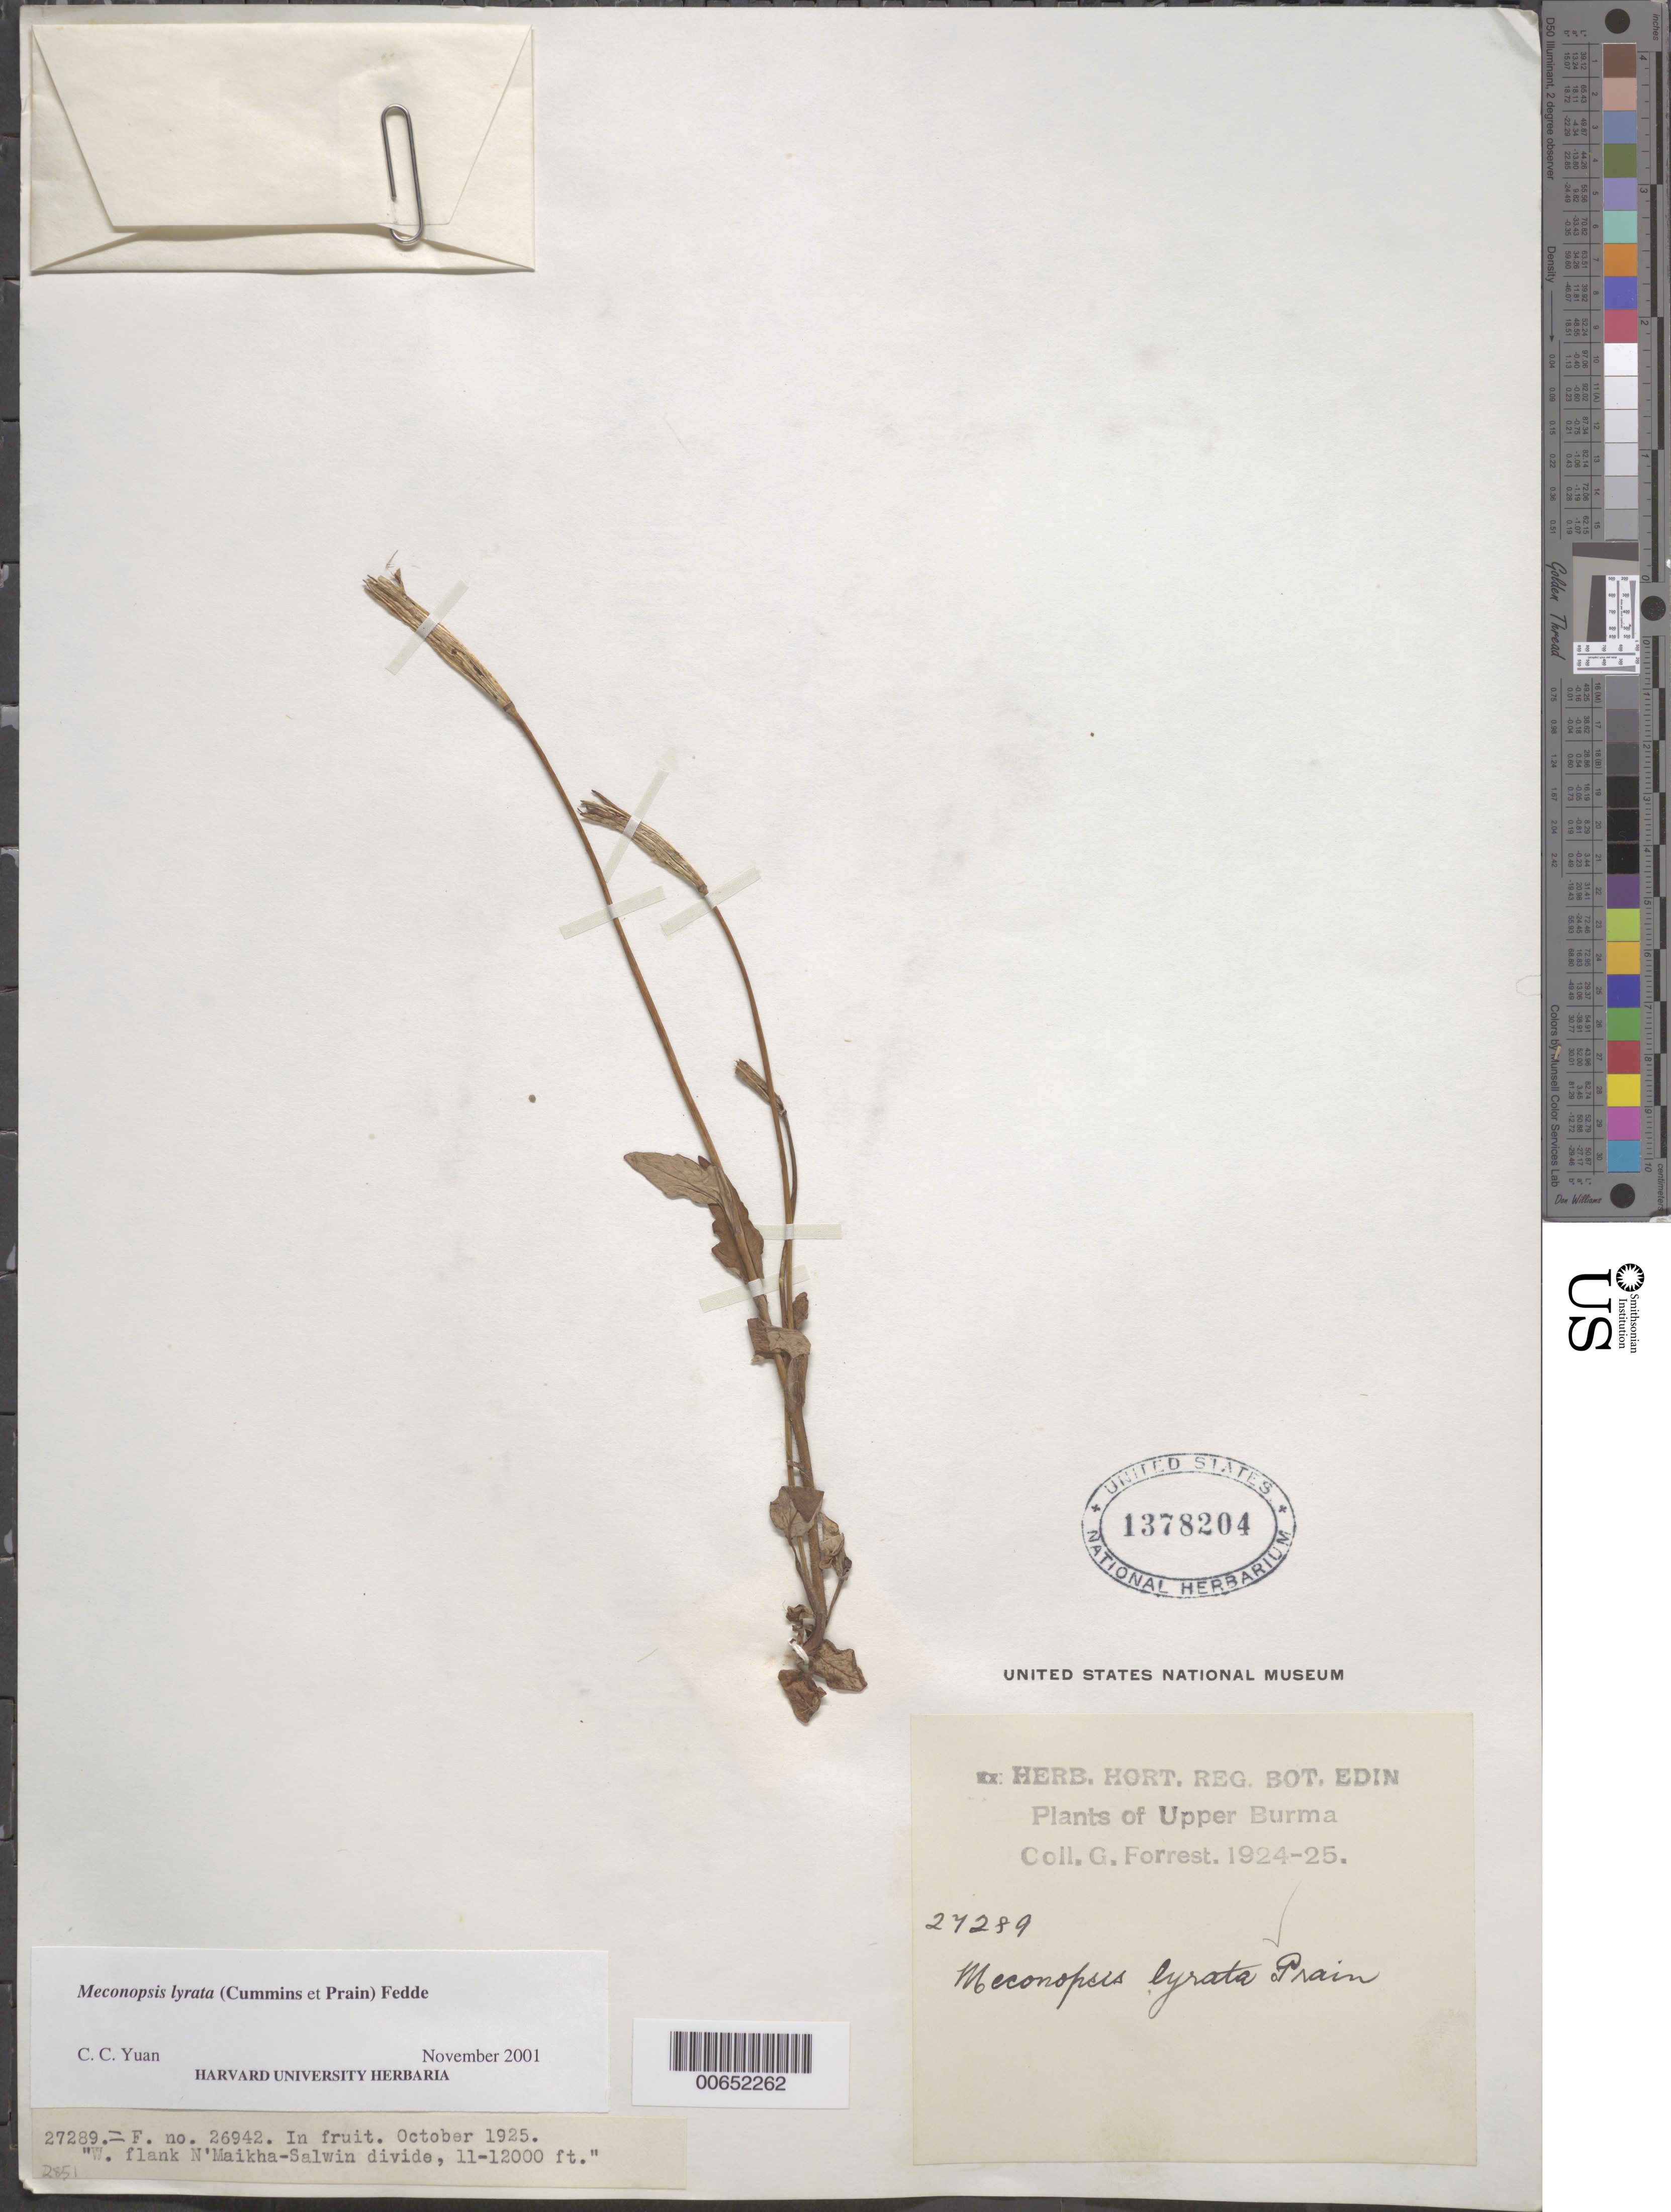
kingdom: Plantae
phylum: Tracheophyta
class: Magnoliopsida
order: Ranunculales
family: Papaveraceae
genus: Meconopsis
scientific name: Meconopsis lyrata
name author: Fedde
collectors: G. Forrest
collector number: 27289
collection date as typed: Oct 1925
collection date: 1925-10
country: Myanmar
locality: Upper Burma, W flank of N'Maikha-Salwin Divide.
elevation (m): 3353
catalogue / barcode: US 1378204